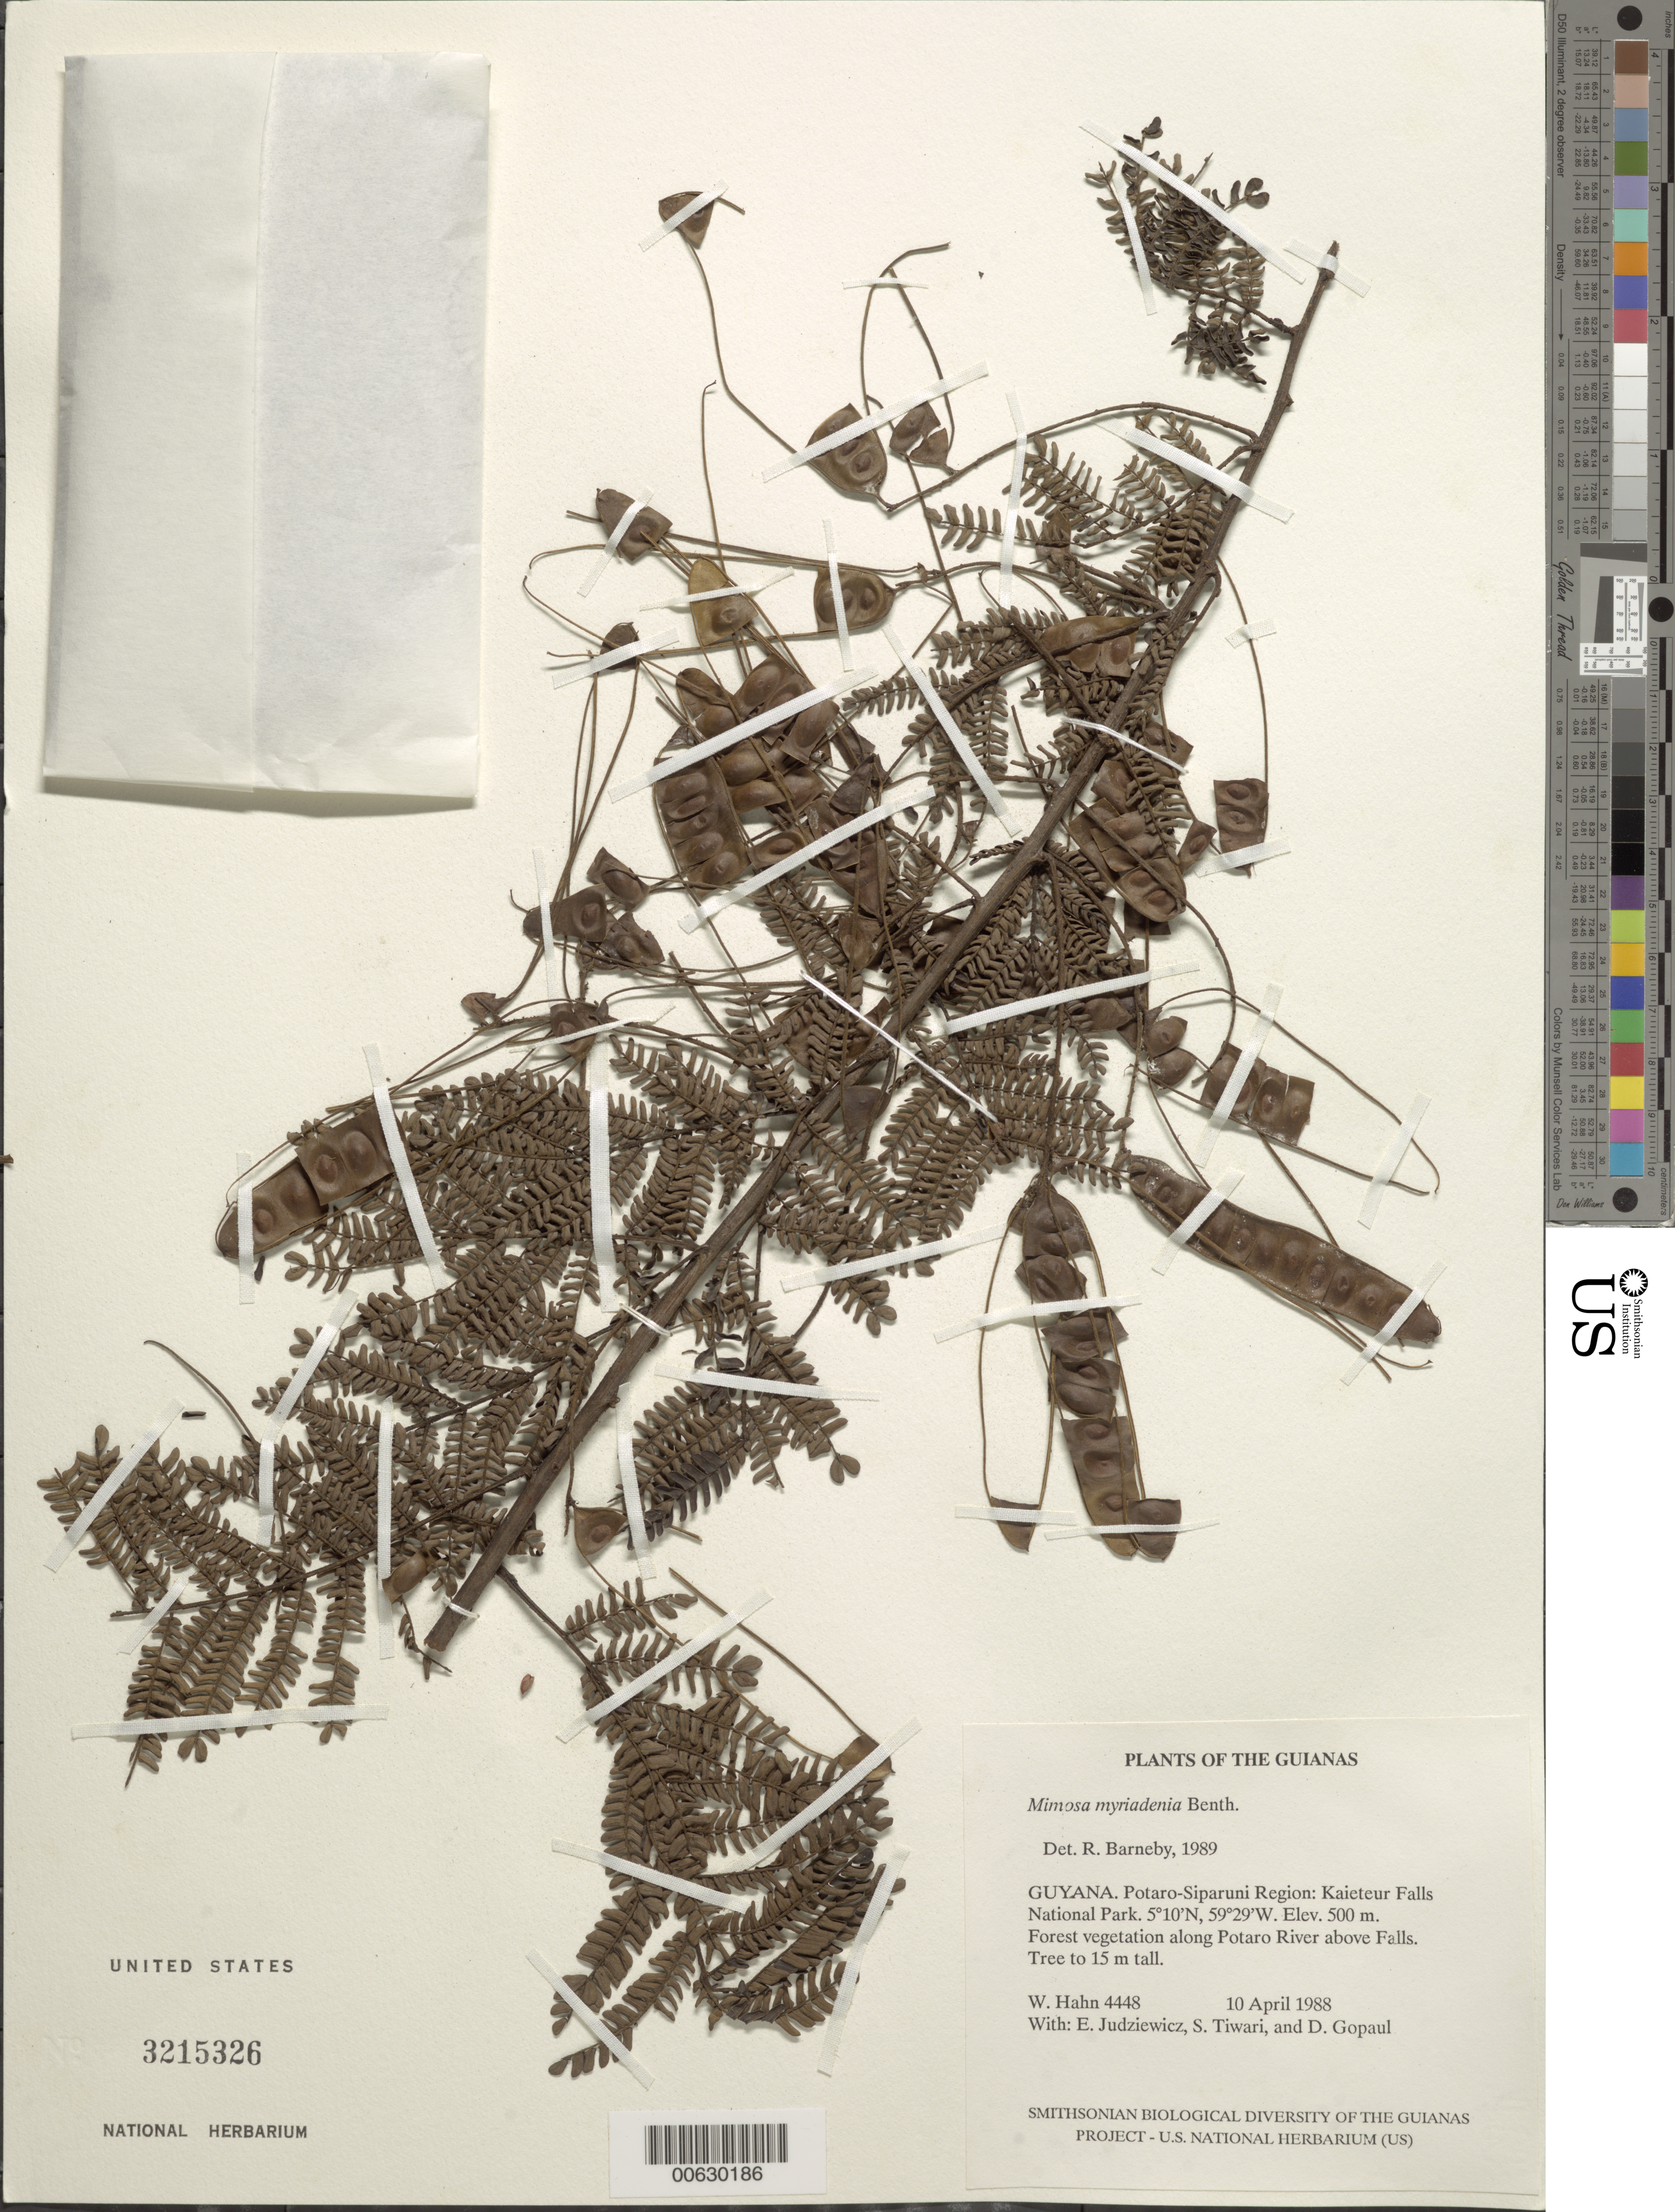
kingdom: Plantae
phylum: Tracheophyta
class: Magnoliopsida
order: Fabales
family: Fabaceae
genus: Mimosa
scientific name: Mimosa myriadenia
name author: Benth.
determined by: Barneby, Rupert C., (NY)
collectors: W. Hahn, E. J. Judziewicz, S. Tiwari & D. Gopaul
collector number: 4448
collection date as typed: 10 April 1988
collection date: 1988-04-10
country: Guyana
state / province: Potaro-Siparuni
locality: Kaieteur Falls National Park. Along Potaro River above falls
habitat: Forest vegetation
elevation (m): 500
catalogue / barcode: US 3215326